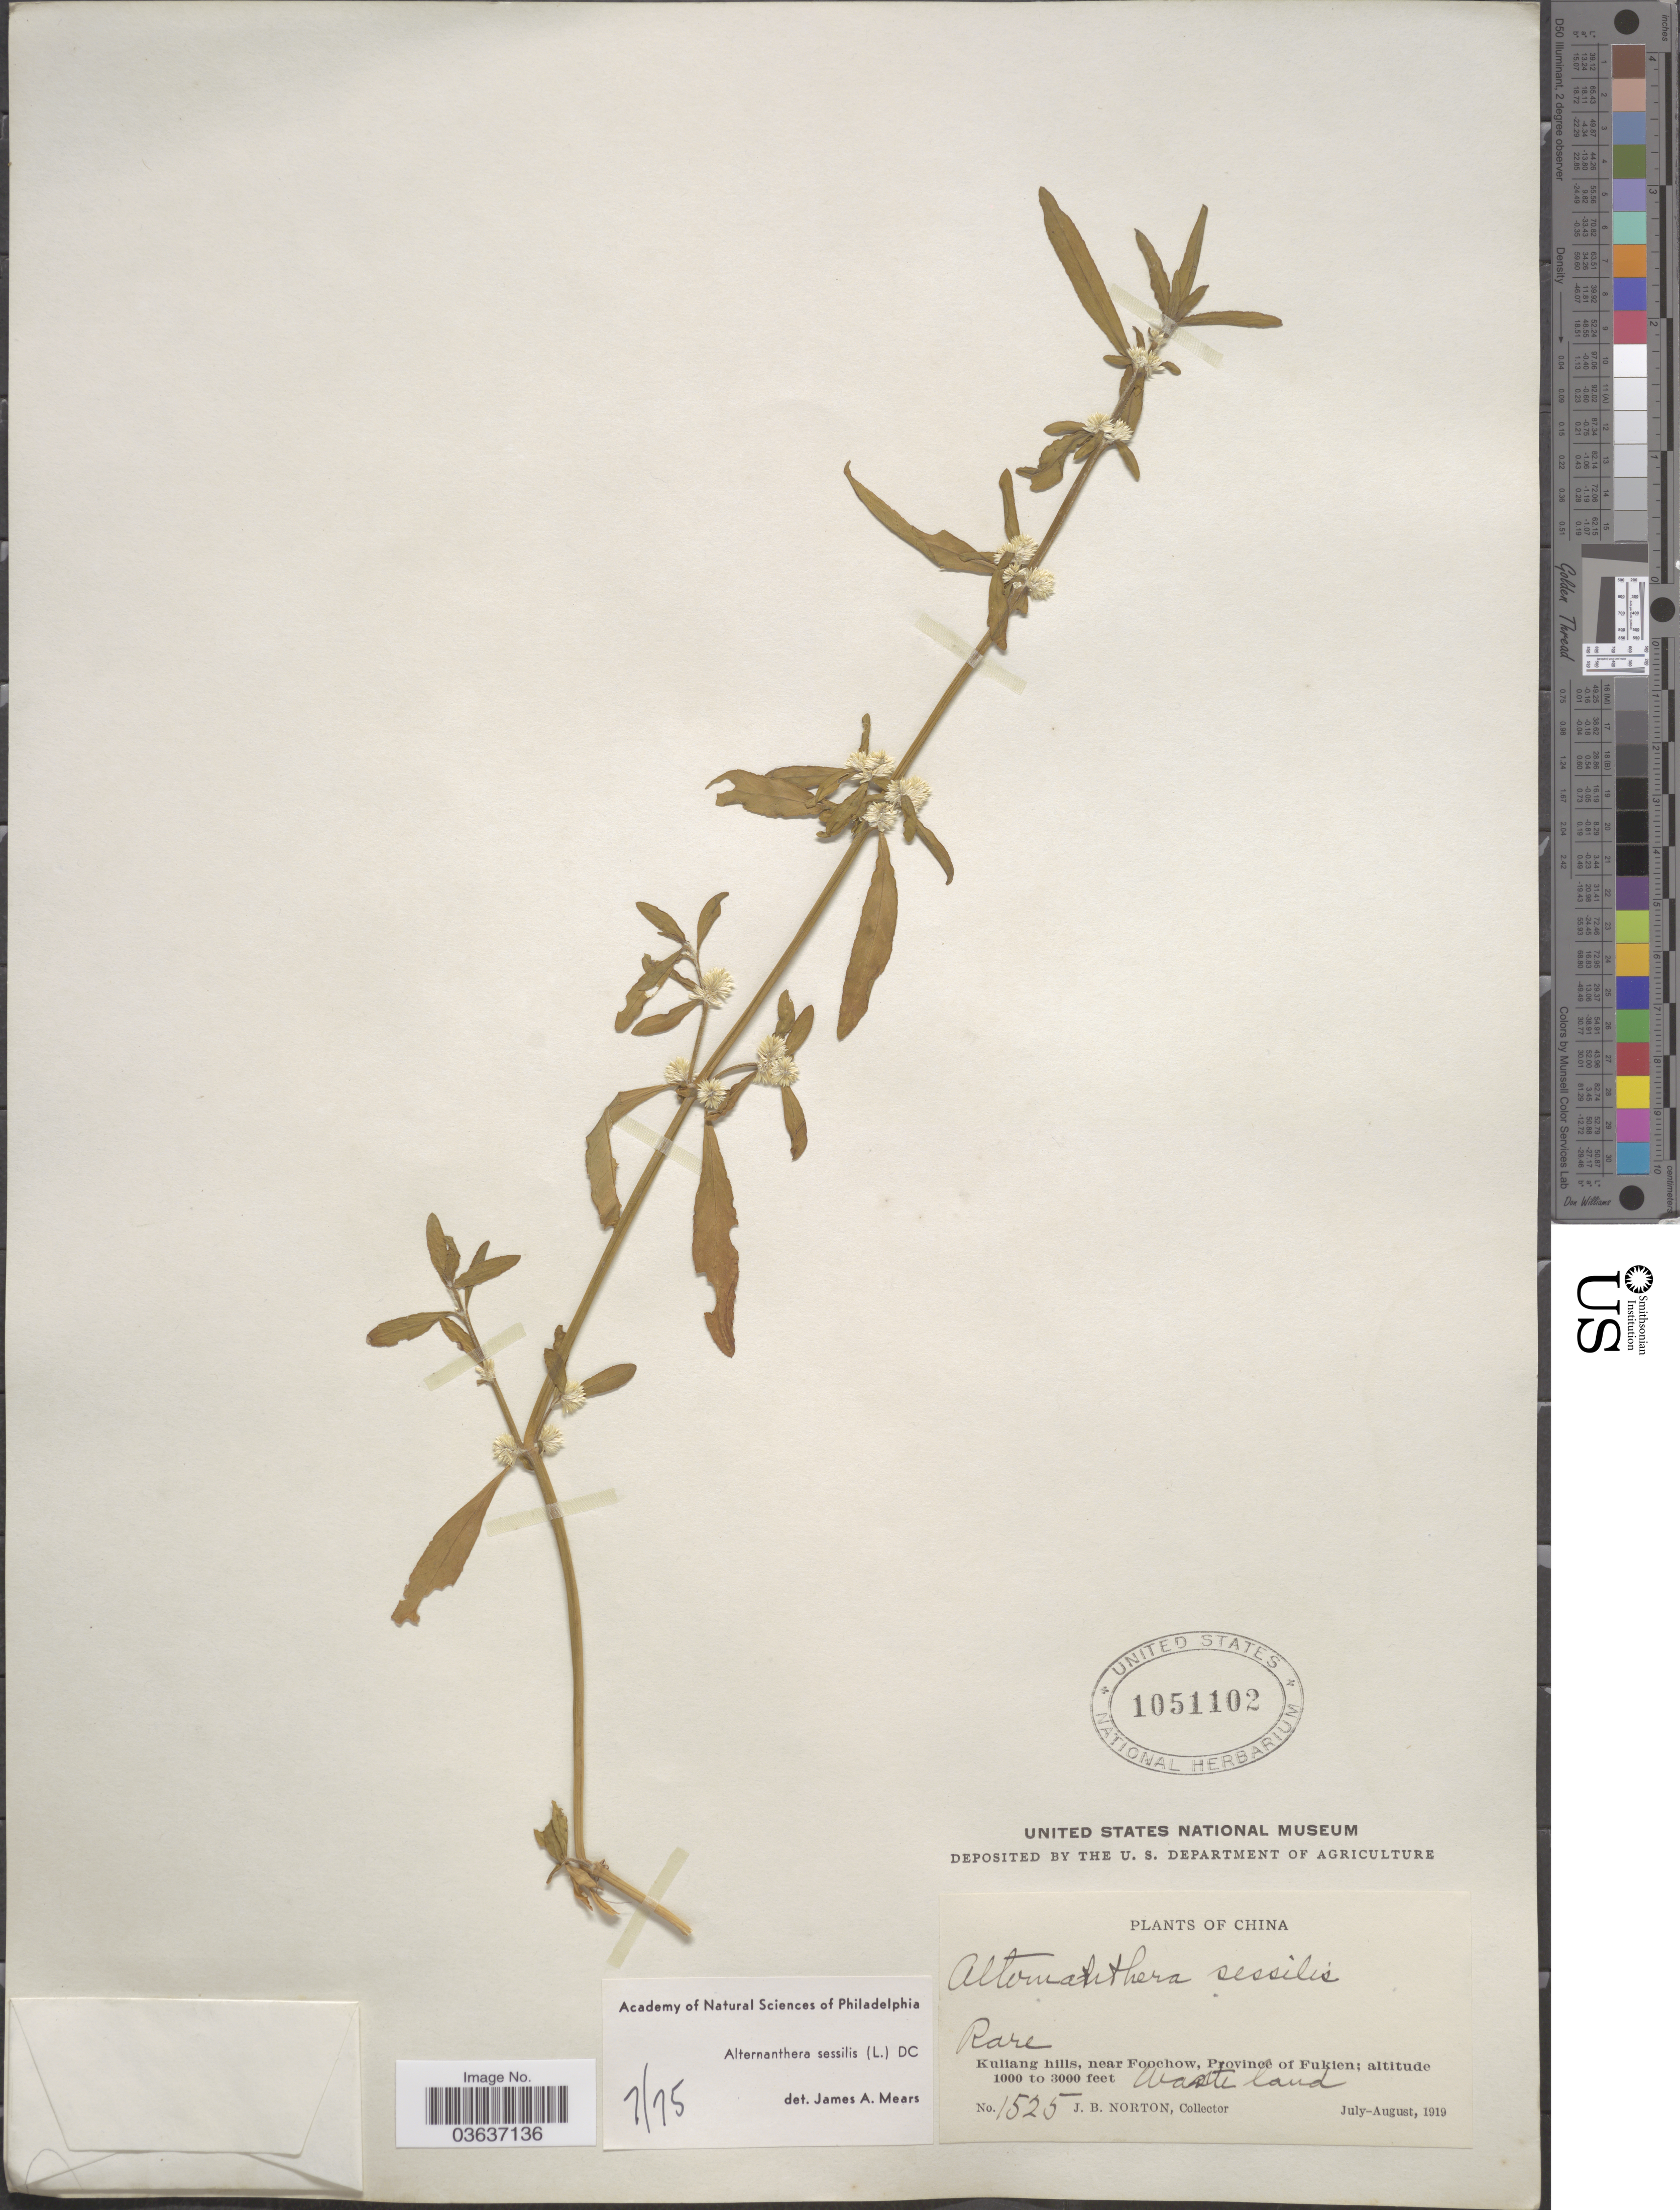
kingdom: Plantae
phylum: Tracheophyta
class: Magnoliopsida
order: Caryophyllales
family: Amaranthaceae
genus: Alternanthera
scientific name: Alternanthera sessilis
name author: (L.) DC.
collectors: J. B. Norton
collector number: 1525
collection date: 1919-07/1919-08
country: China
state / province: Fujian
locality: Kuliang hills, near Foochow, Province of Fukien.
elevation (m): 305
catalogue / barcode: US 1051102